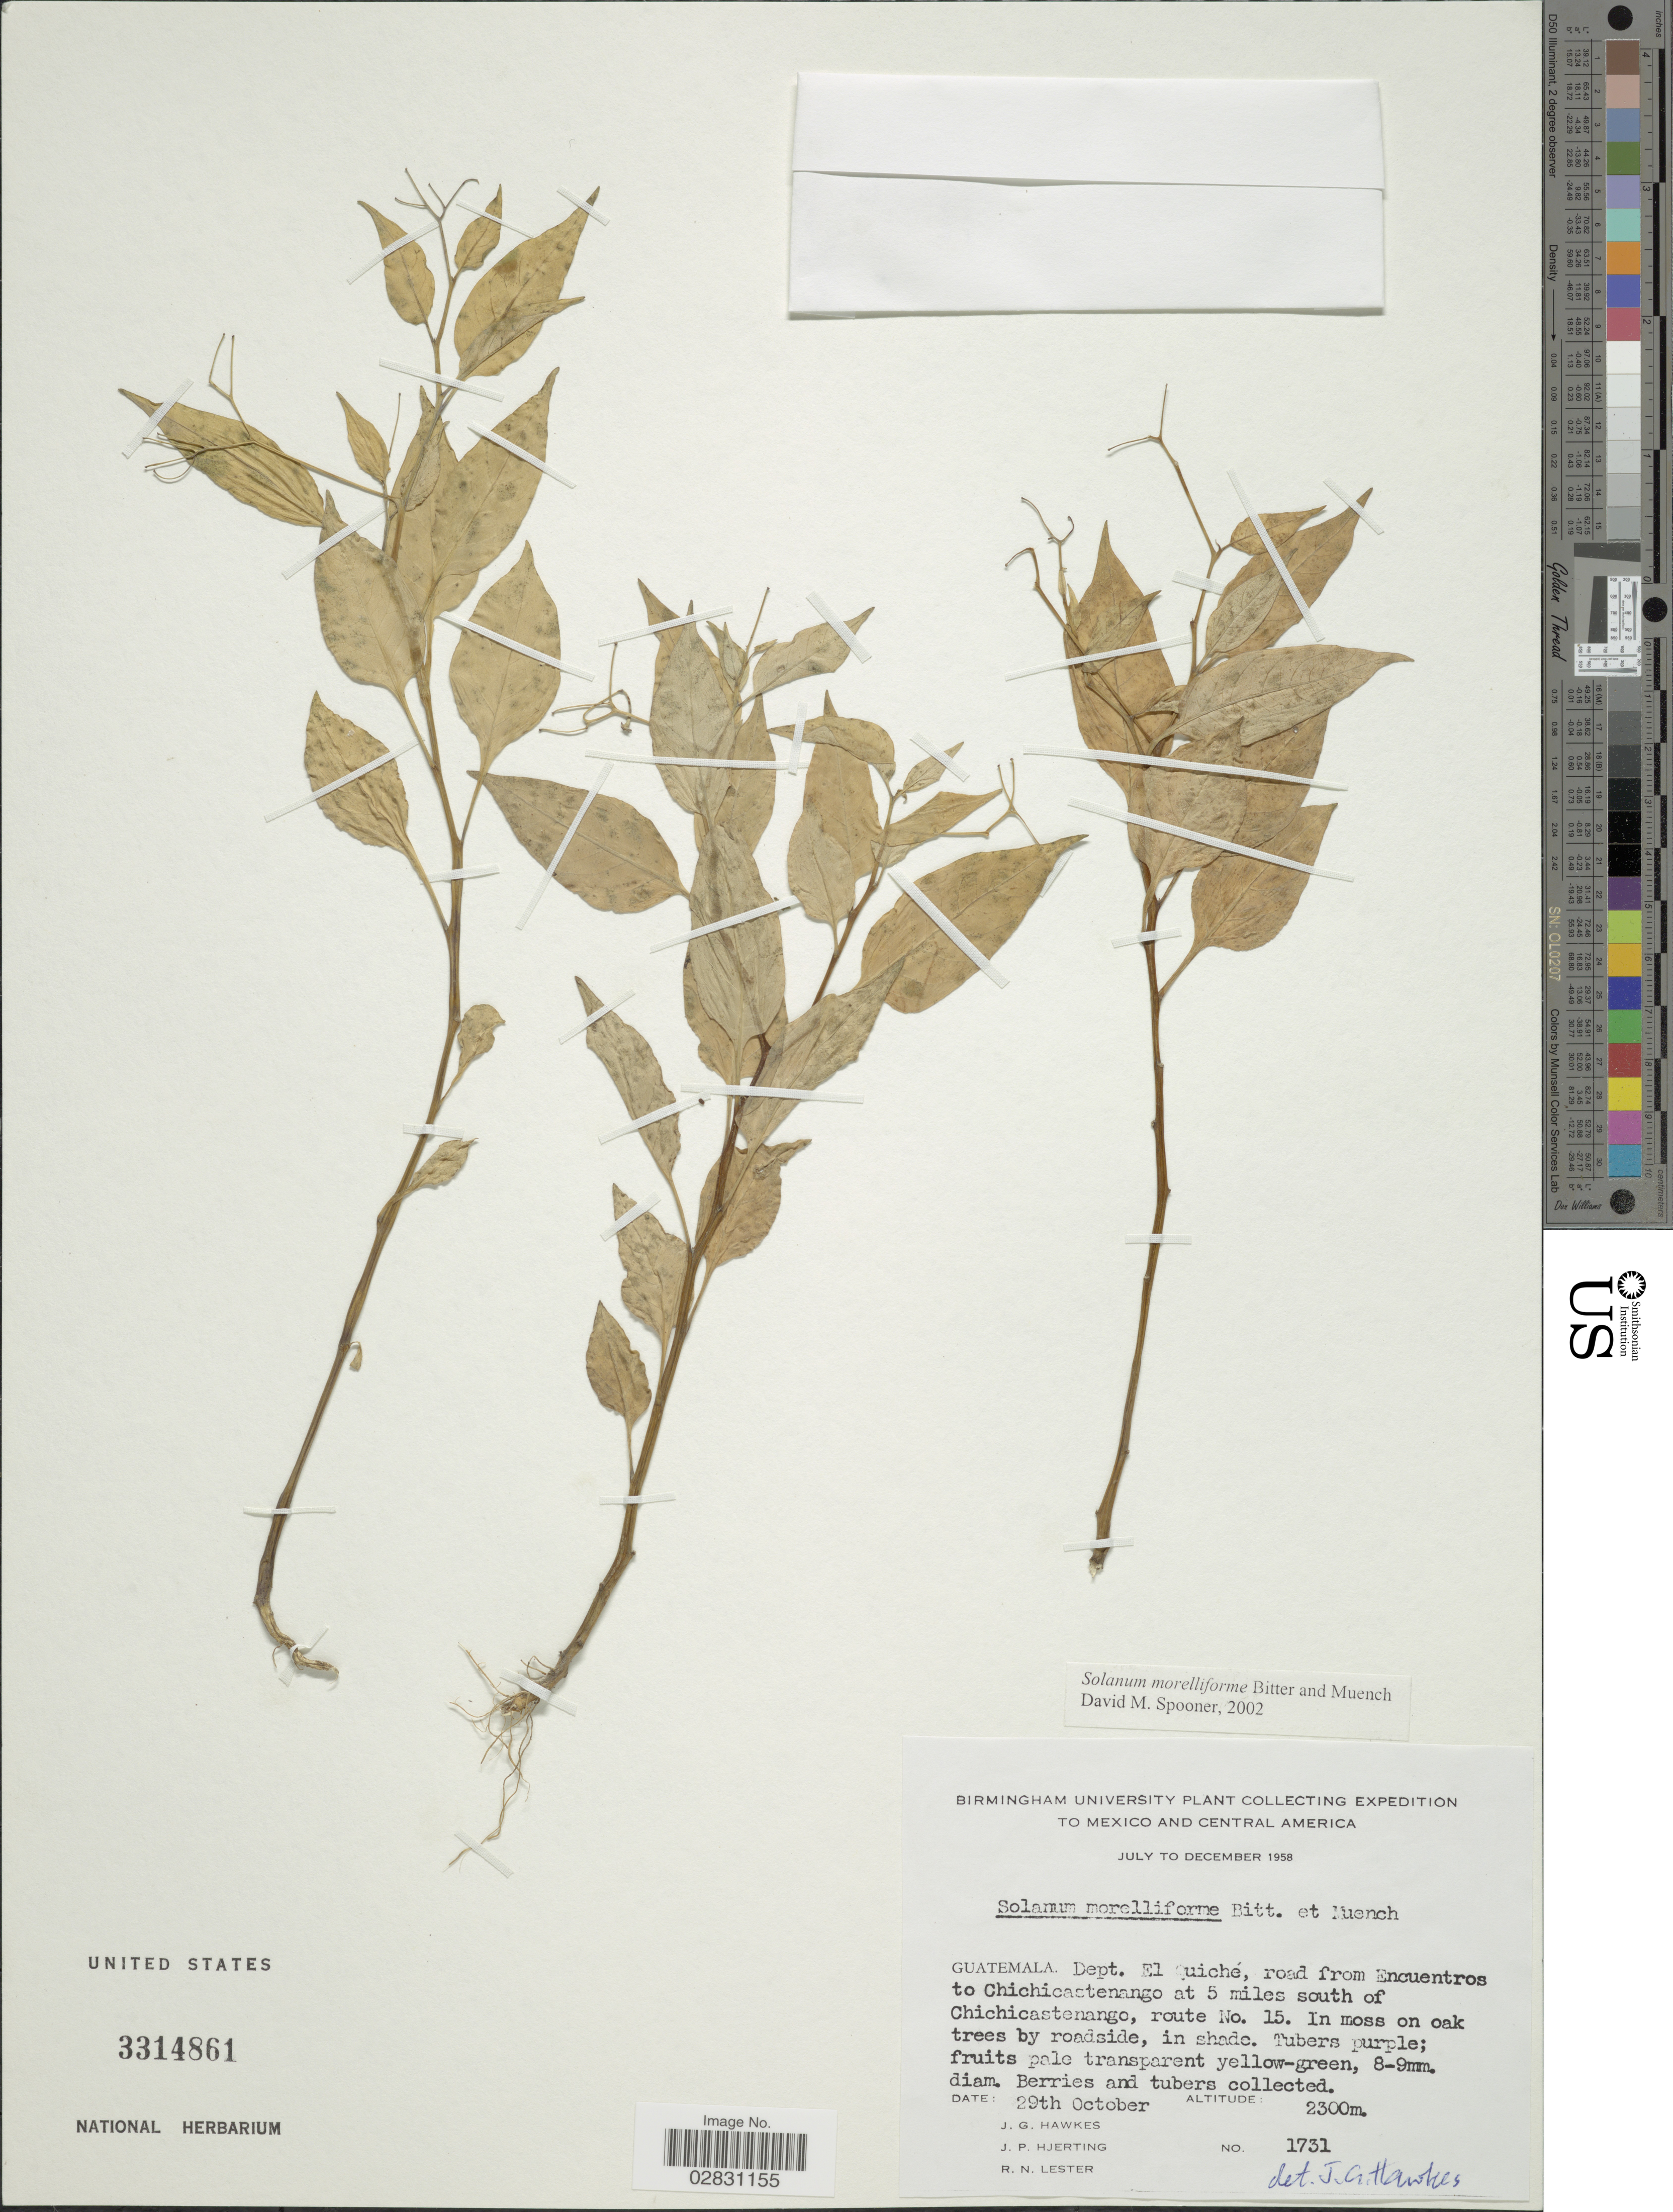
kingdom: Plantae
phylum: Tracheophyta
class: Magnoliopsida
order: Solanales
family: Solanaceae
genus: Solanum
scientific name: Solanum morelliforme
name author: Bitter & Munch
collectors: J. Hawkes, J. P. Hjerting & R. Lester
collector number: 1731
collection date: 1958-10-29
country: Guatemala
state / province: El Quiché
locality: Central America, Dept. El Quiché, road from Encuentros to Chichicastenango, route No. 15.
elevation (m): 2300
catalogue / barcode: US 3314861